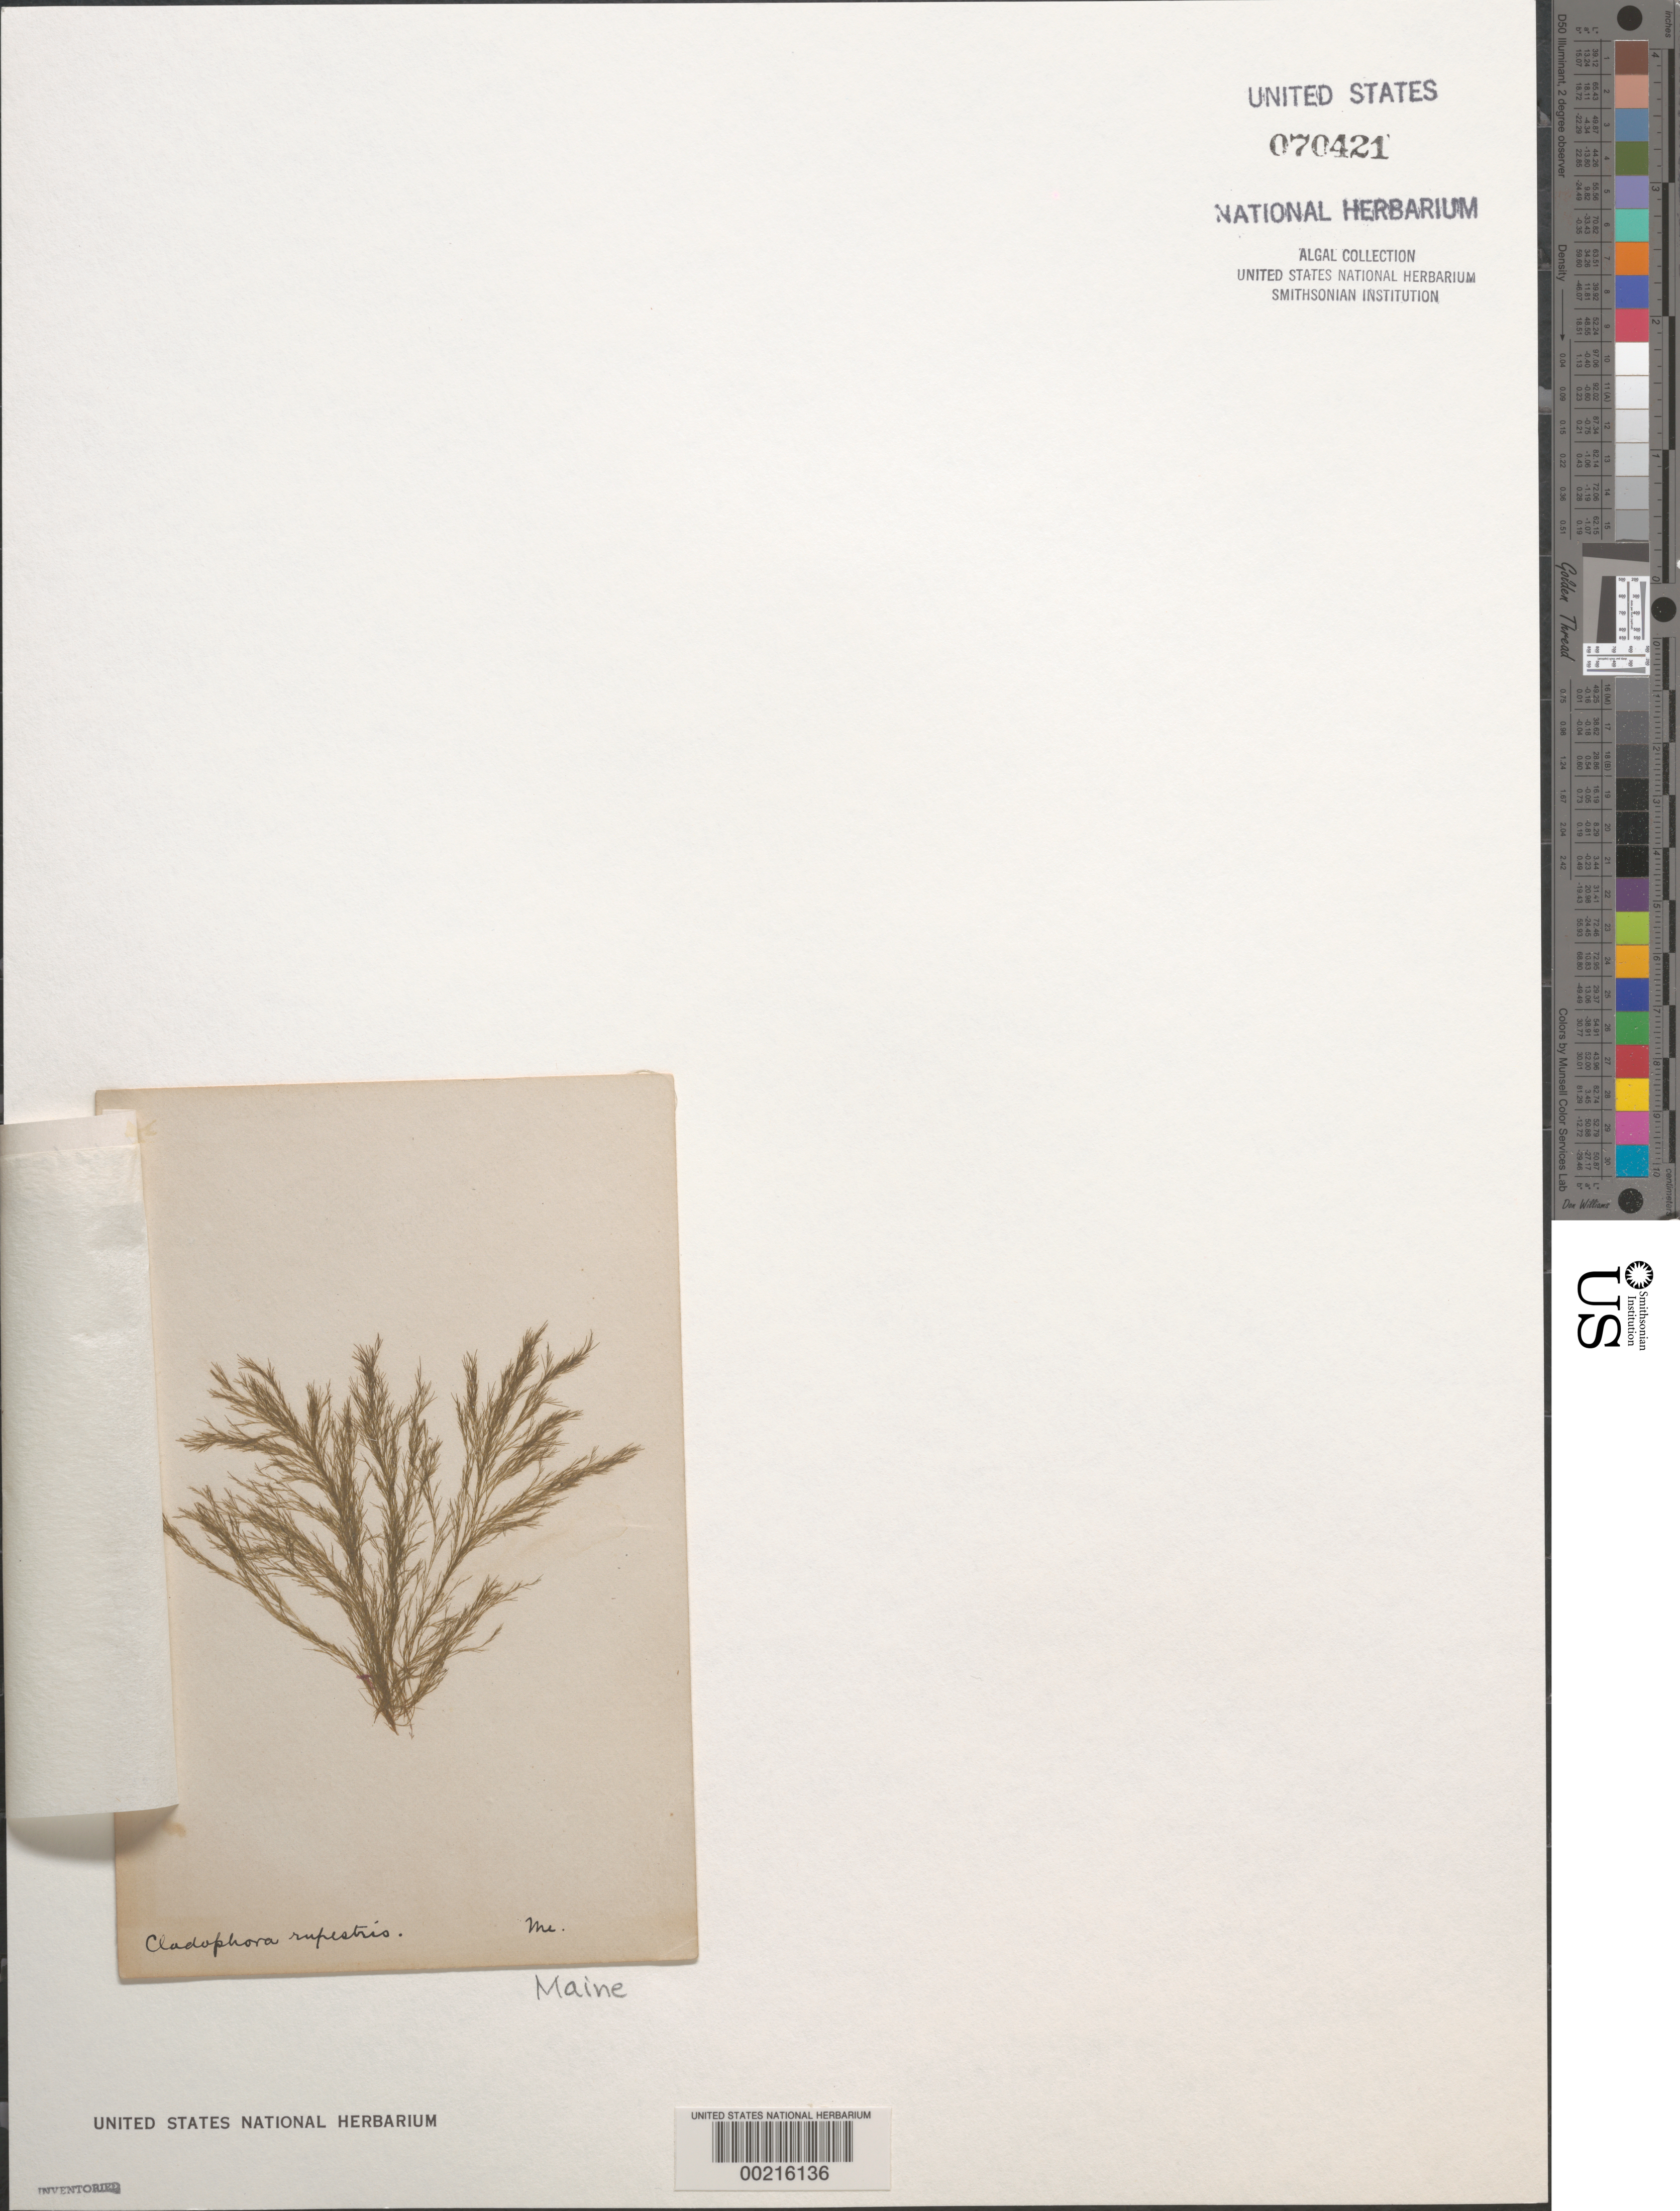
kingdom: Plantae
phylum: Chlorophyta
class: Ulvophyceae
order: Cladophorales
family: Cladophoraceae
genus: Cladophora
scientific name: Cladophora rupestris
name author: (Roth) Kütz.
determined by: Phinney, H. K.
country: United States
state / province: Maine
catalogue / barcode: US 70421